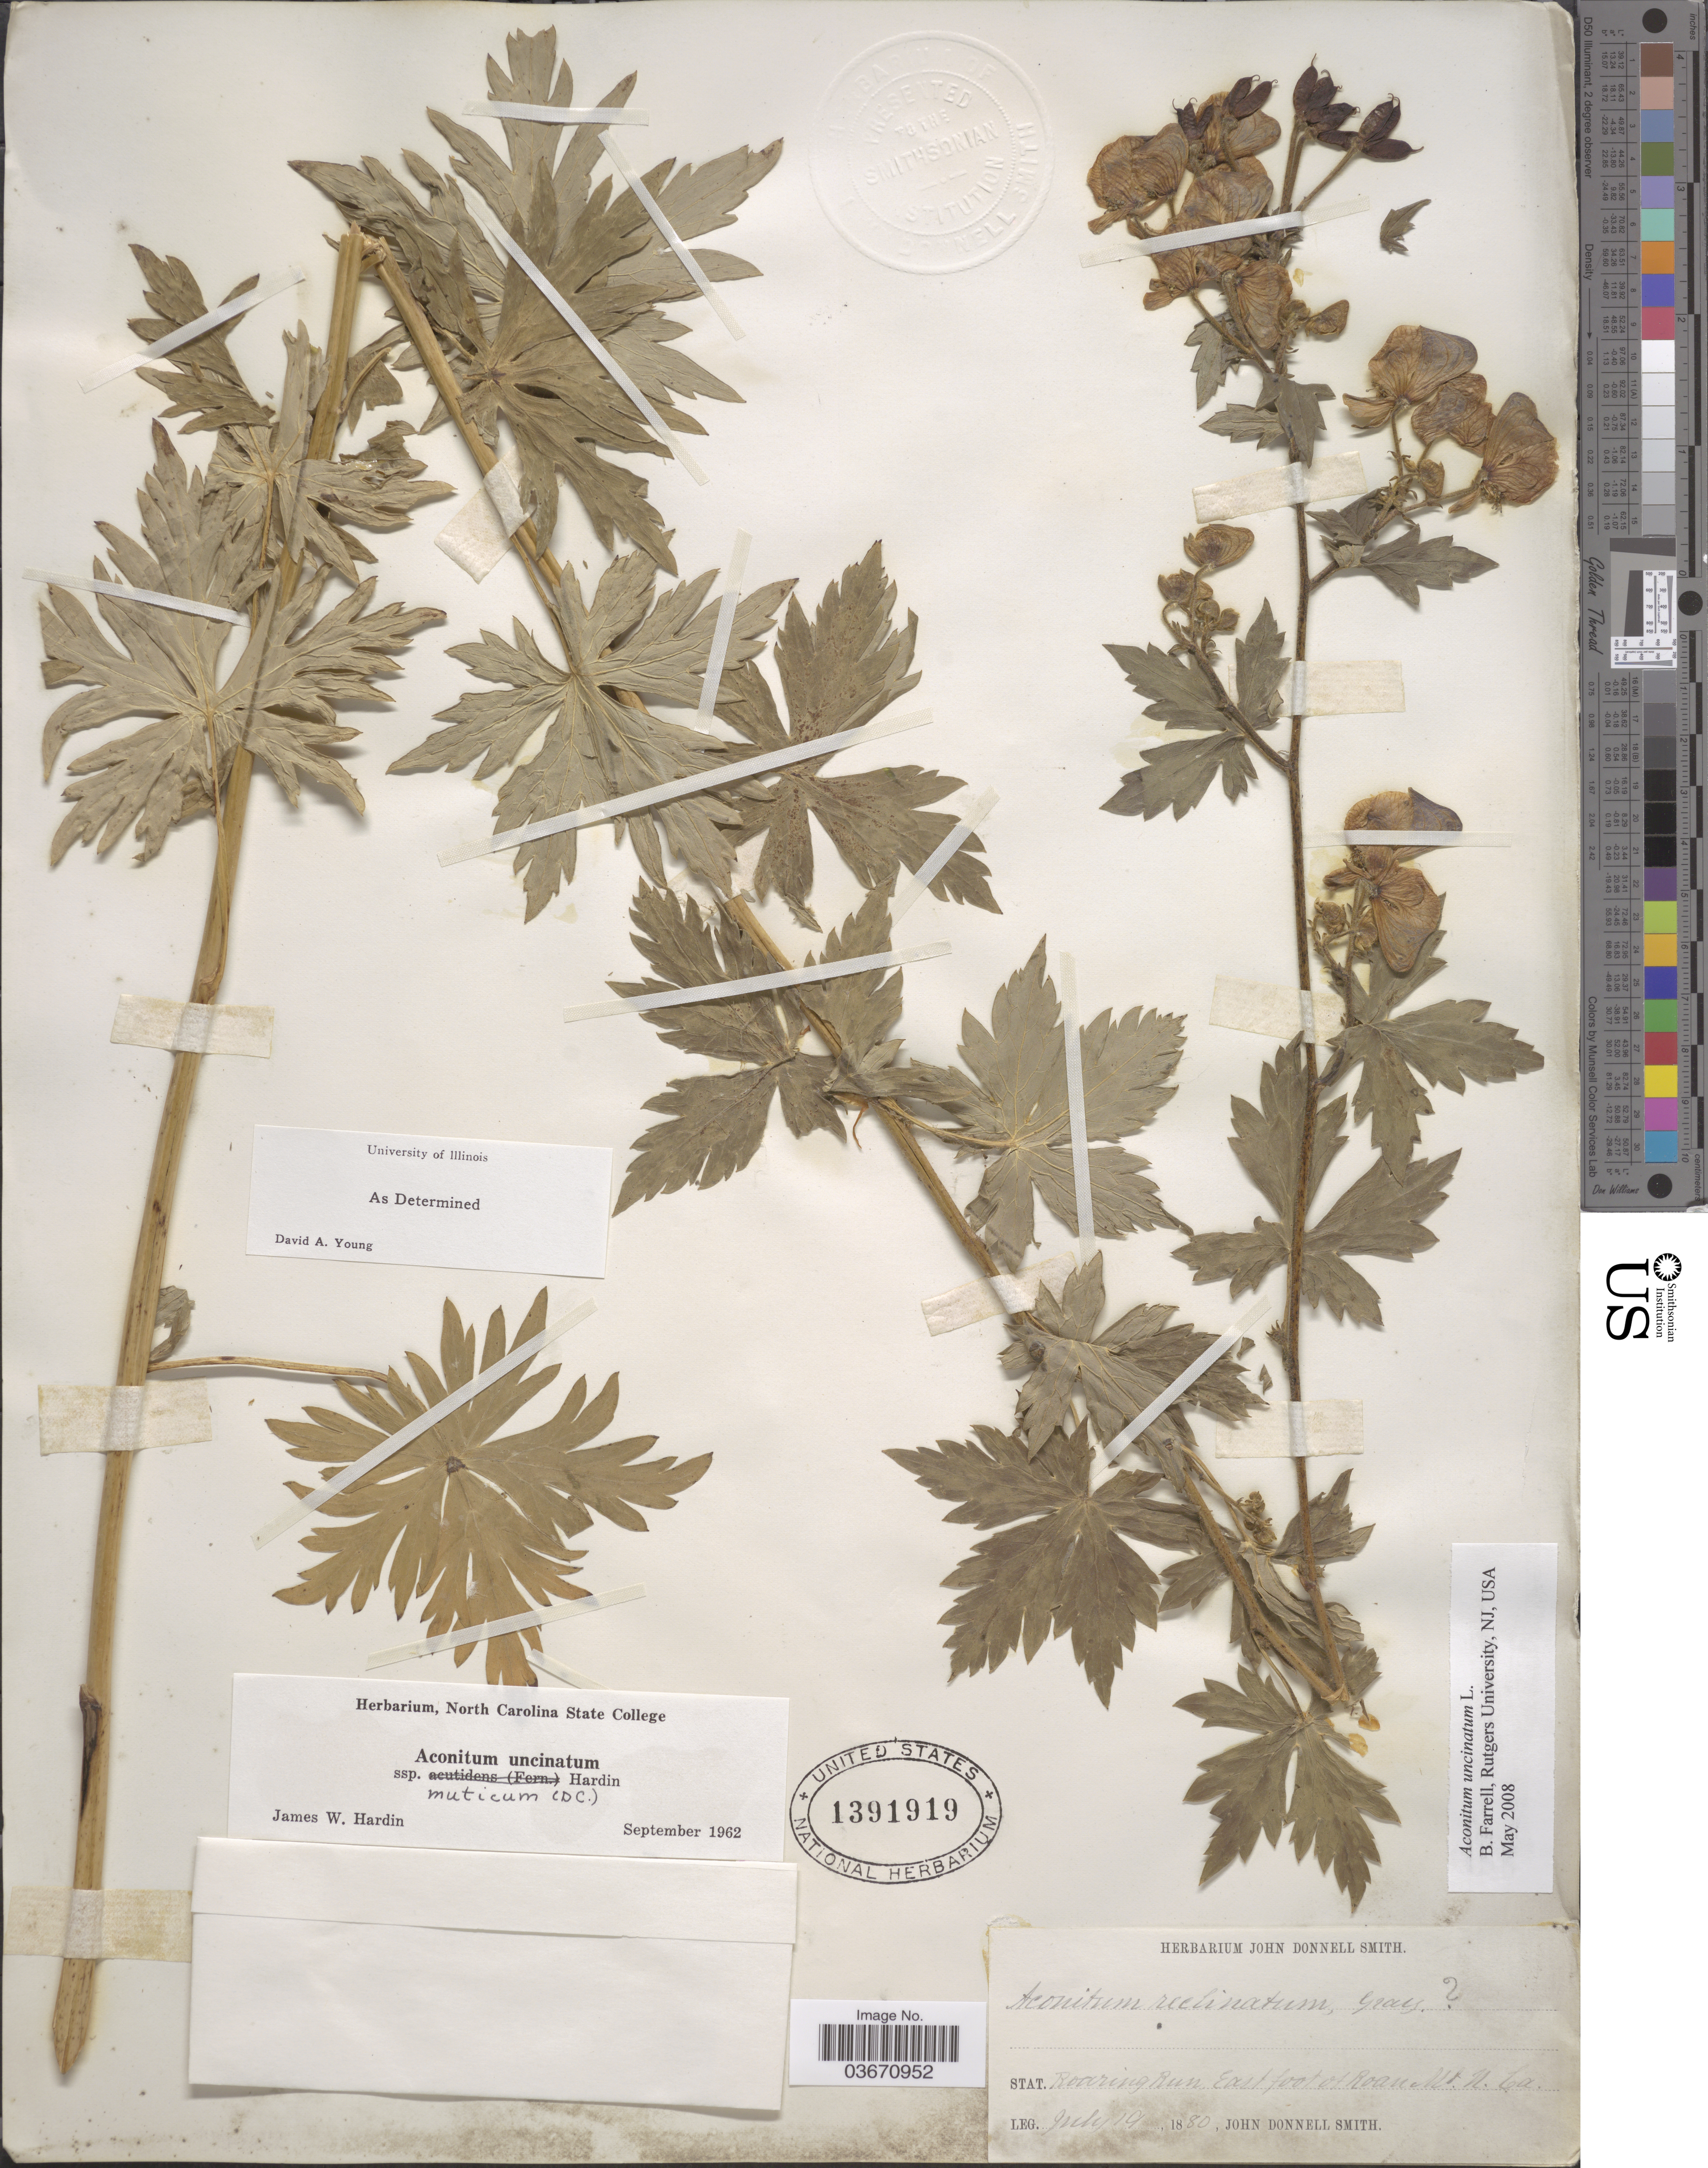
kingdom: Plantae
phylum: Tracheophyta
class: Magnoliopsida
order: Ranunculales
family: Ranunculaceae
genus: Aconitum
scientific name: Aconitum uncinatum subsp. muticum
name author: (DC.) Hardin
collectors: J. Donnell Smith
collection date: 1880-07-19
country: United States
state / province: North Carolina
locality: Stat. Roaring Run, East foot of Roan Mt.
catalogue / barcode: US 1391919